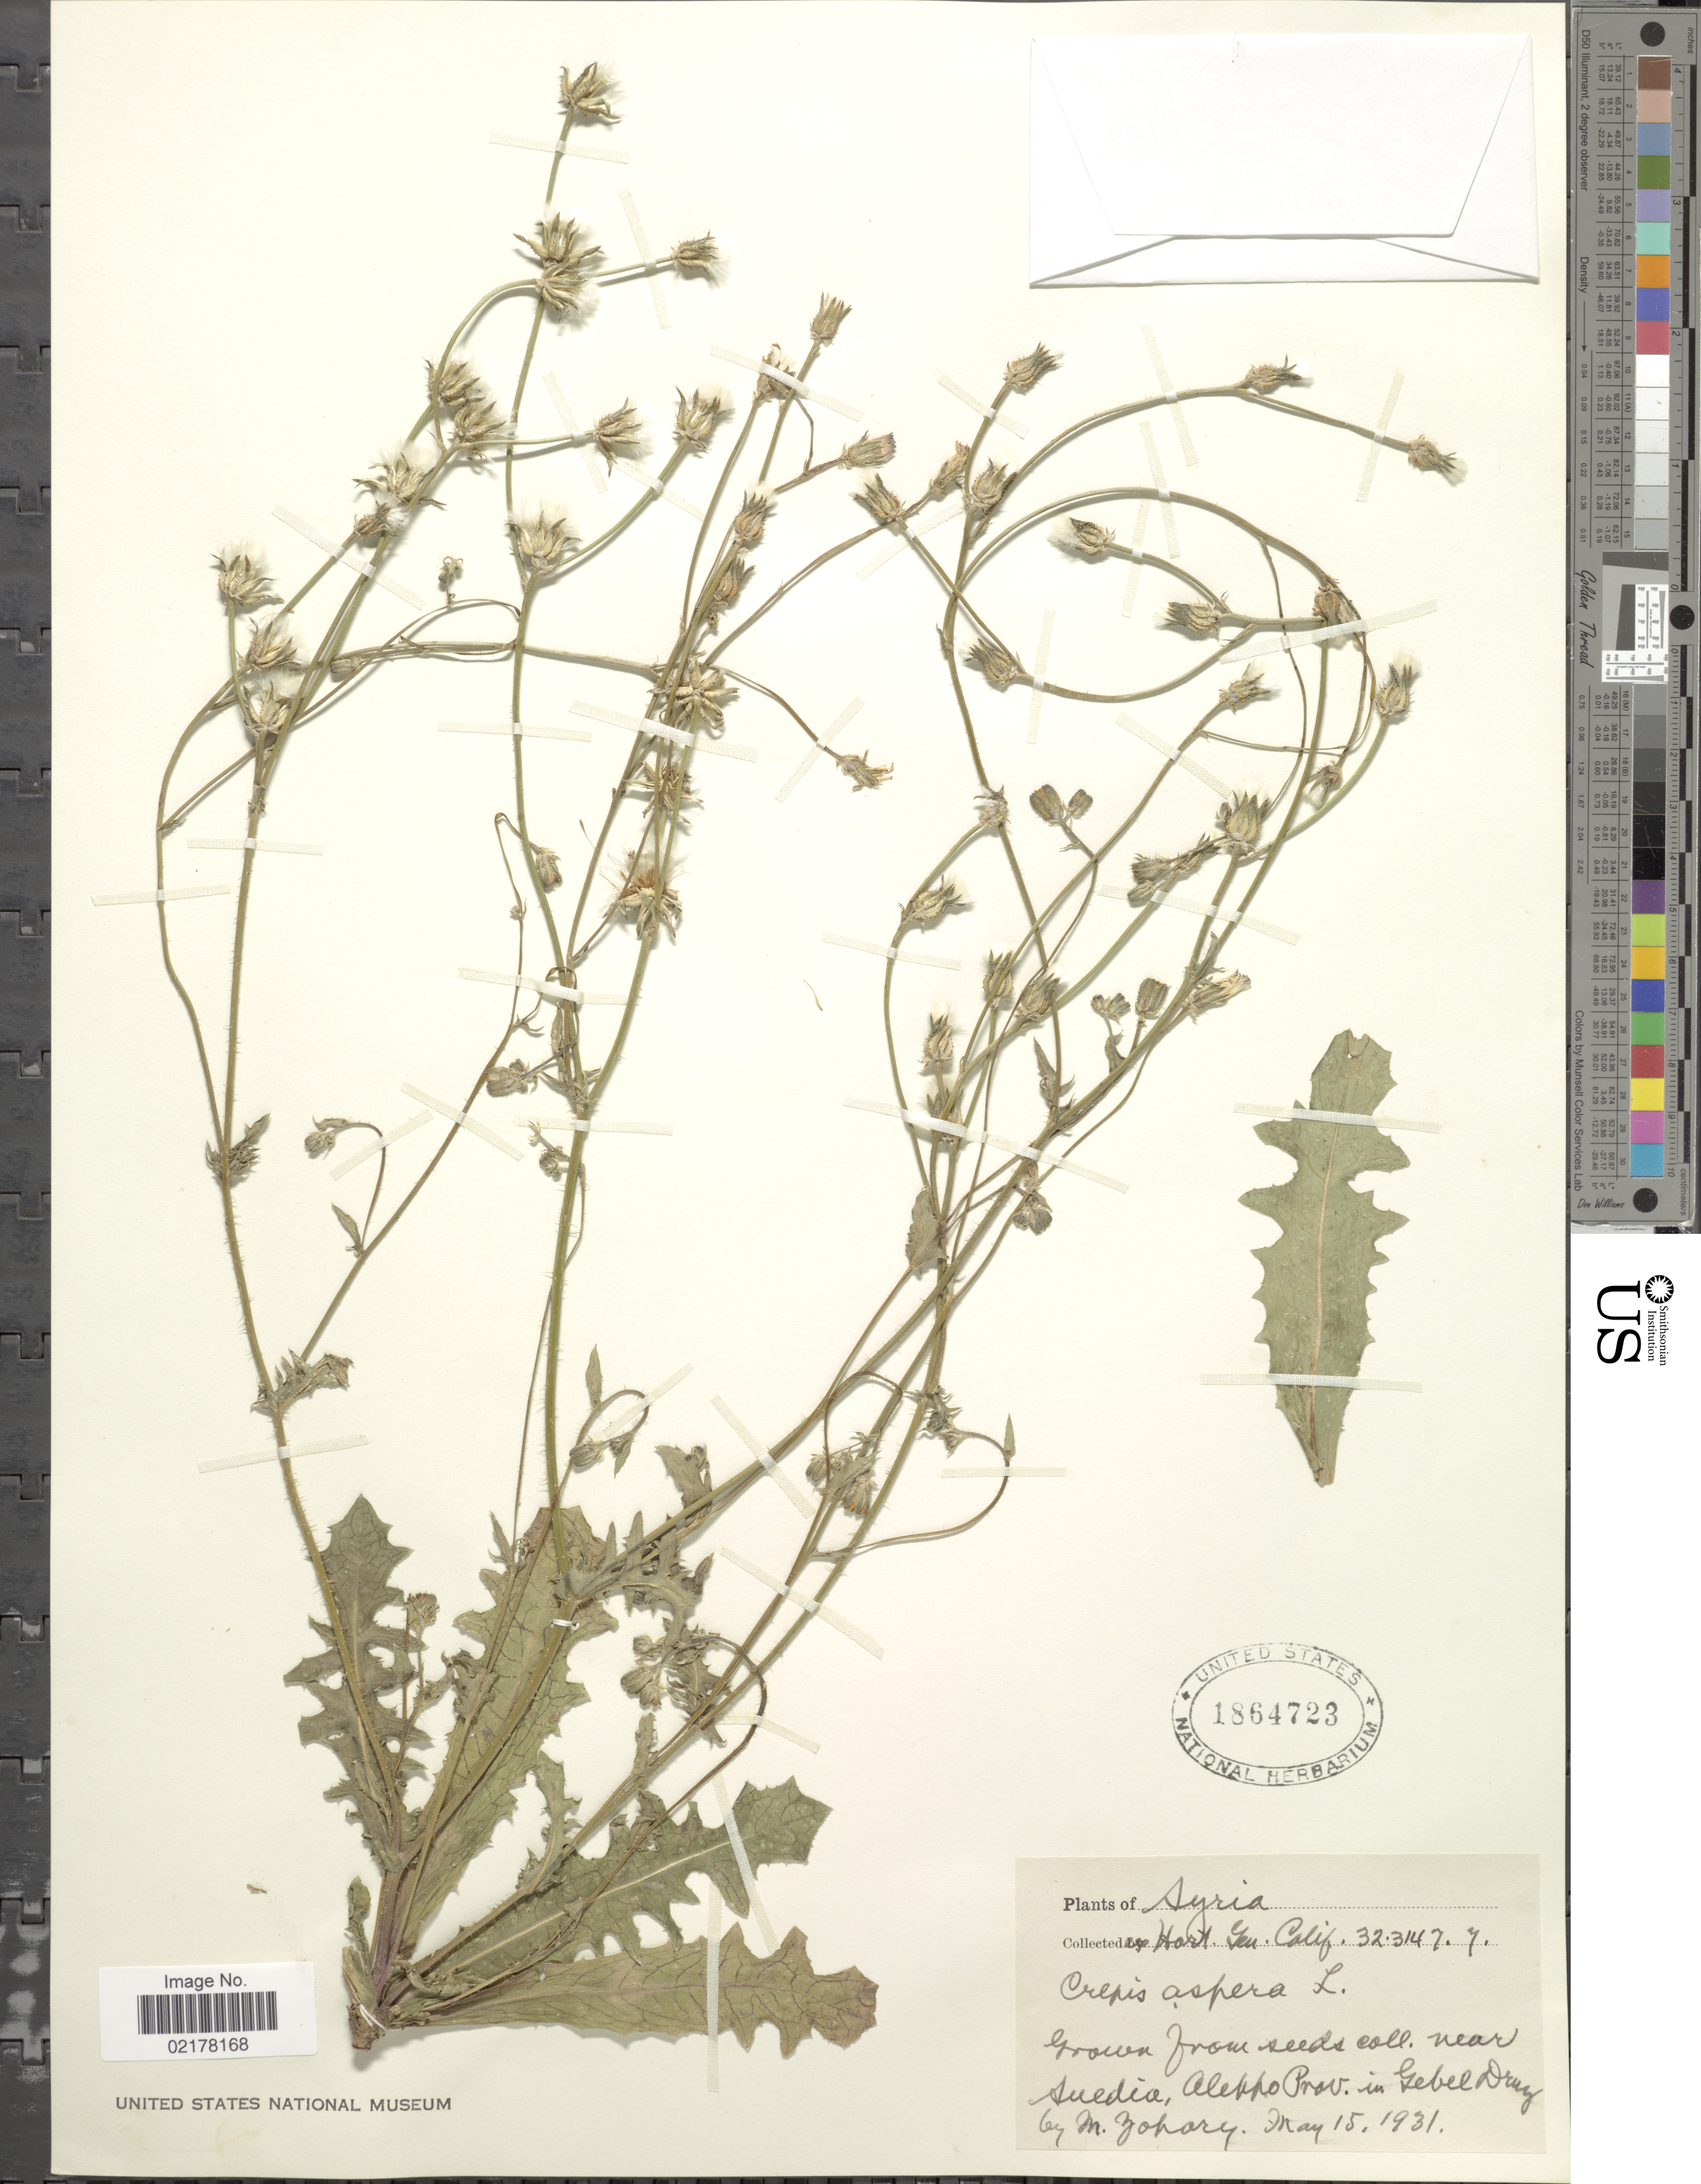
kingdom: Plantae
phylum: Tracheophyta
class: Magnoliopsida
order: Asterales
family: Asteraceae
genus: Crepis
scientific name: Crepis aspera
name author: L.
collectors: Hort. Gen. Calif.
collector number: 3231477?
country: Syria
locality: Syria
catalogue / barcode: US 1864723